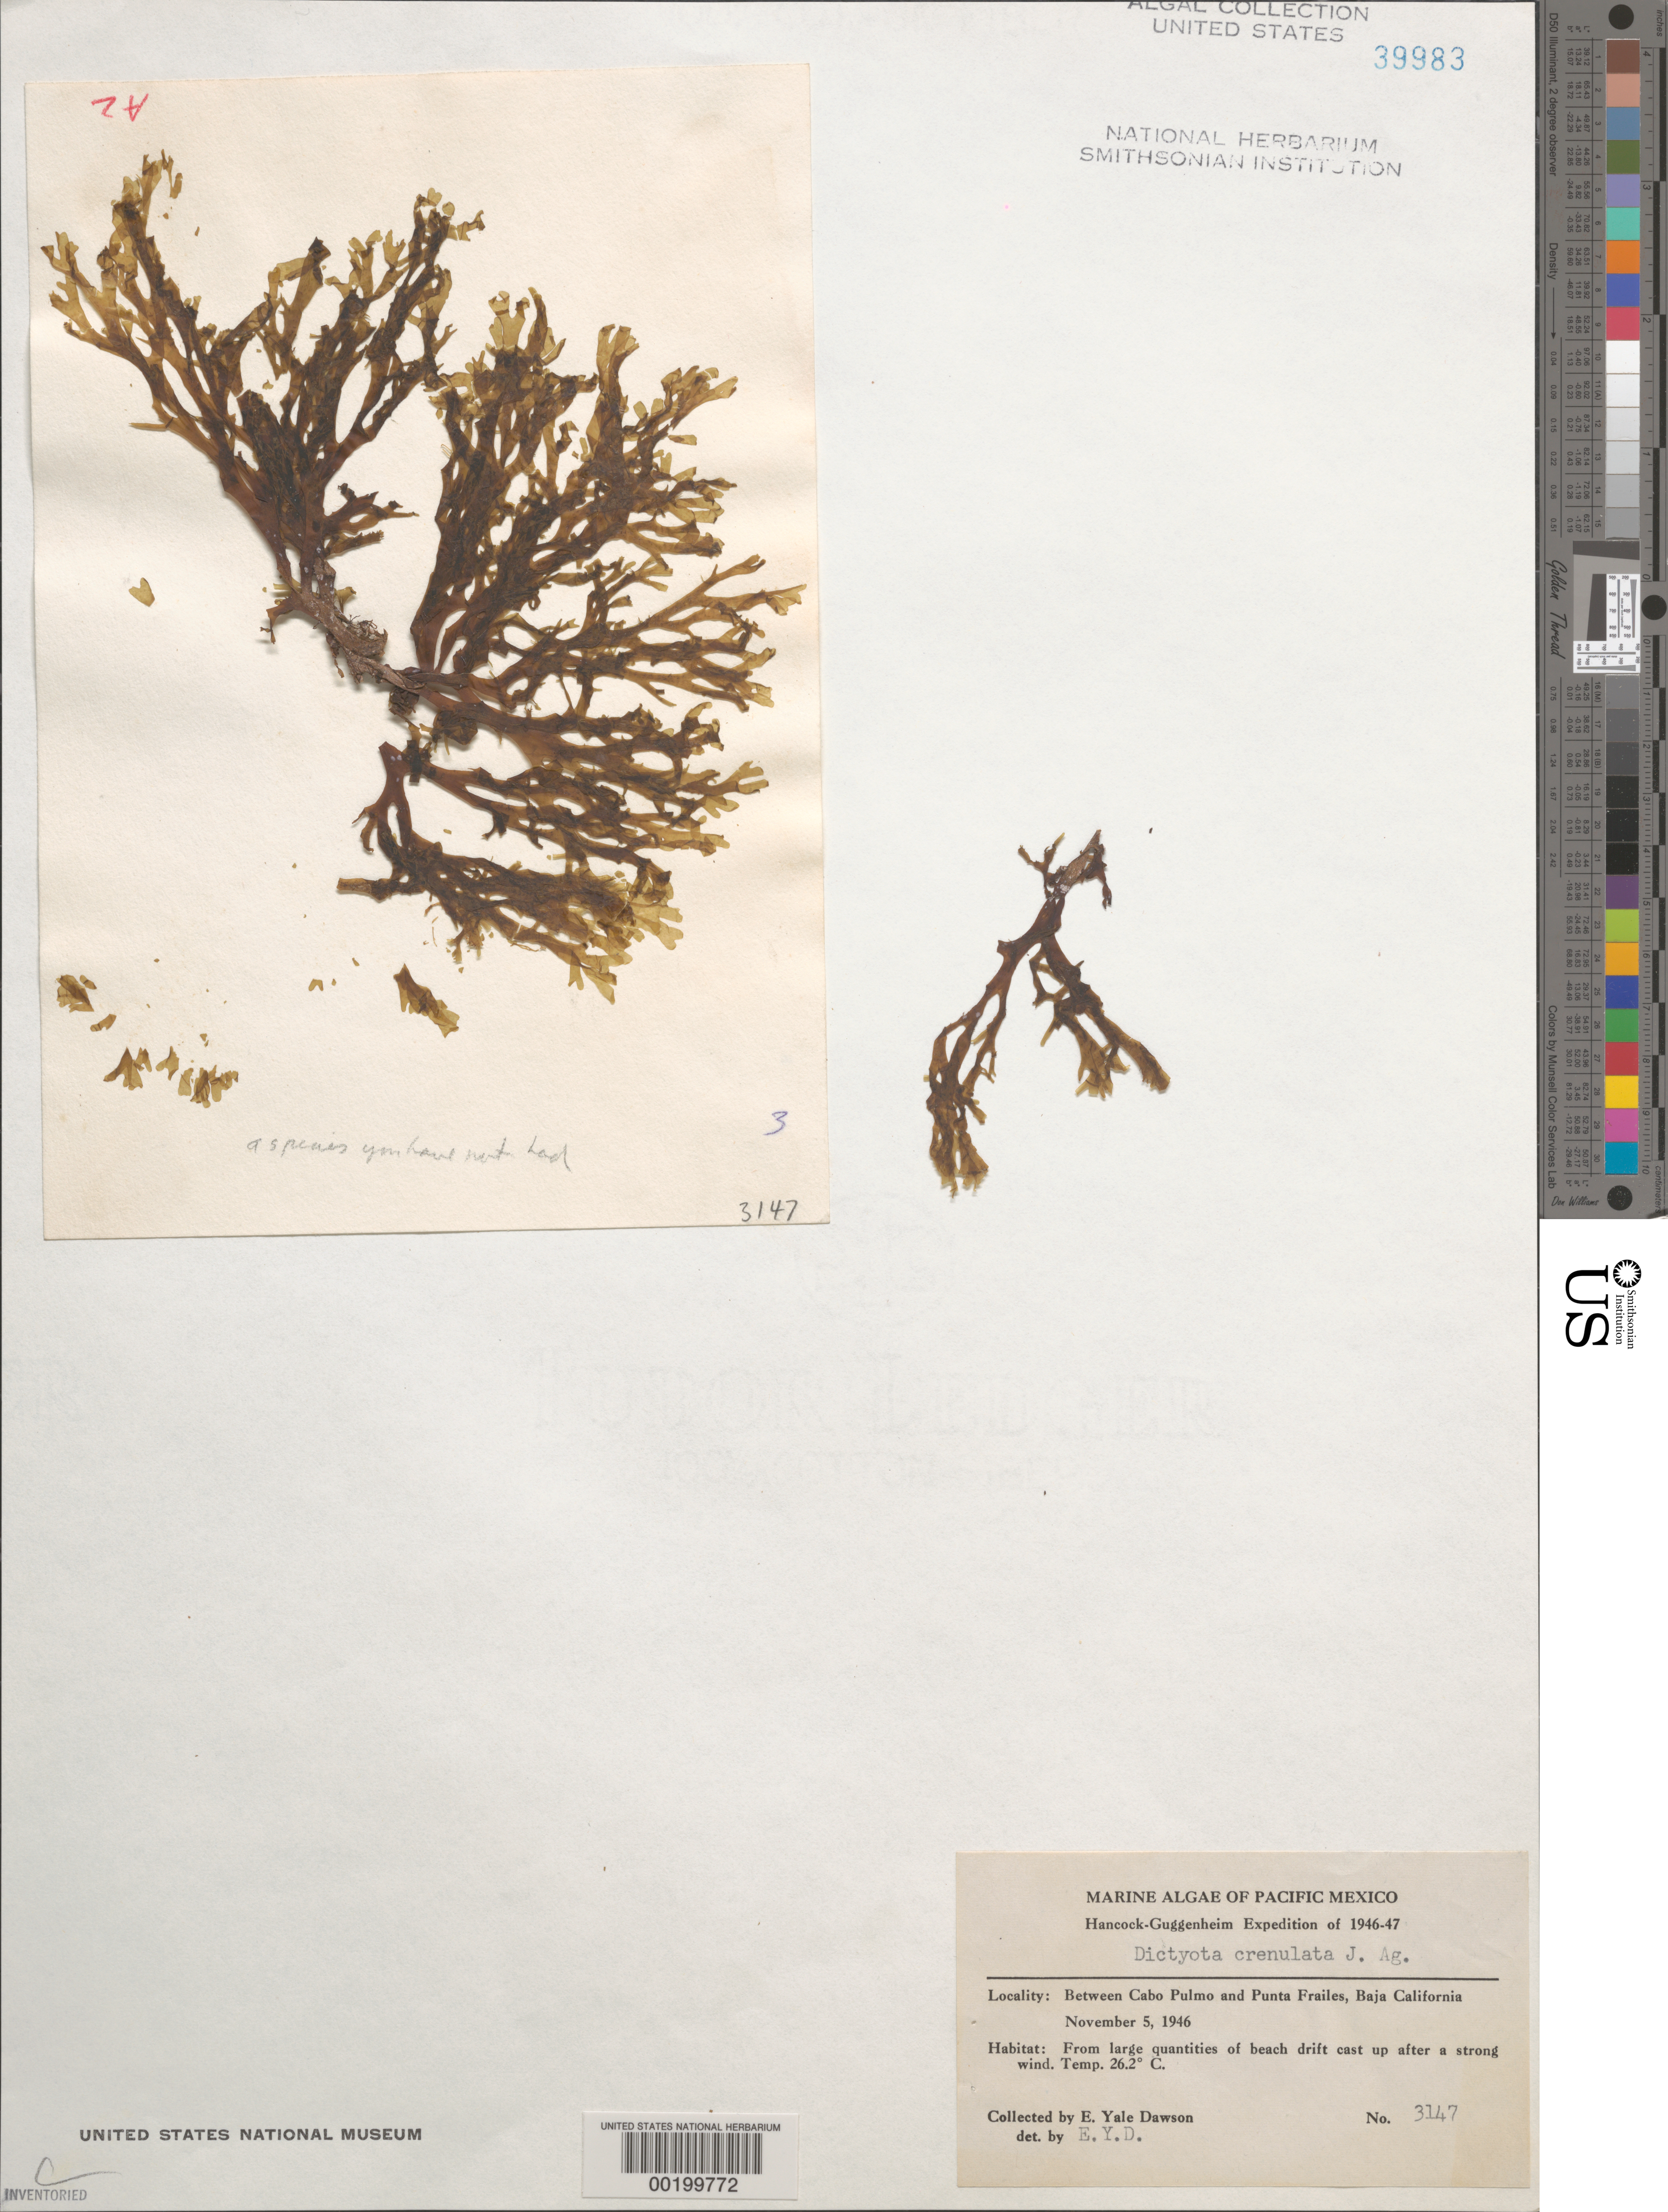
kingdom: Chromista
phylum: Ochrophyta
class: Phaeophyceae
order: Dictyotales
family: Dictyotaceae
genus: Dictyota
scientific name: Dictyota crenulata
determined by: Dawson, E. Y.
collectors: E. Y. Dawson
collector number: EYD 3147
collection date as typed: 05 Nov 1946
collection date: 1946-11-05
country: Mexico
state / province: Baja California Sur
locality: Between Cabo Pulmo and Punta Frailes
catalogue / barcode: US 39983